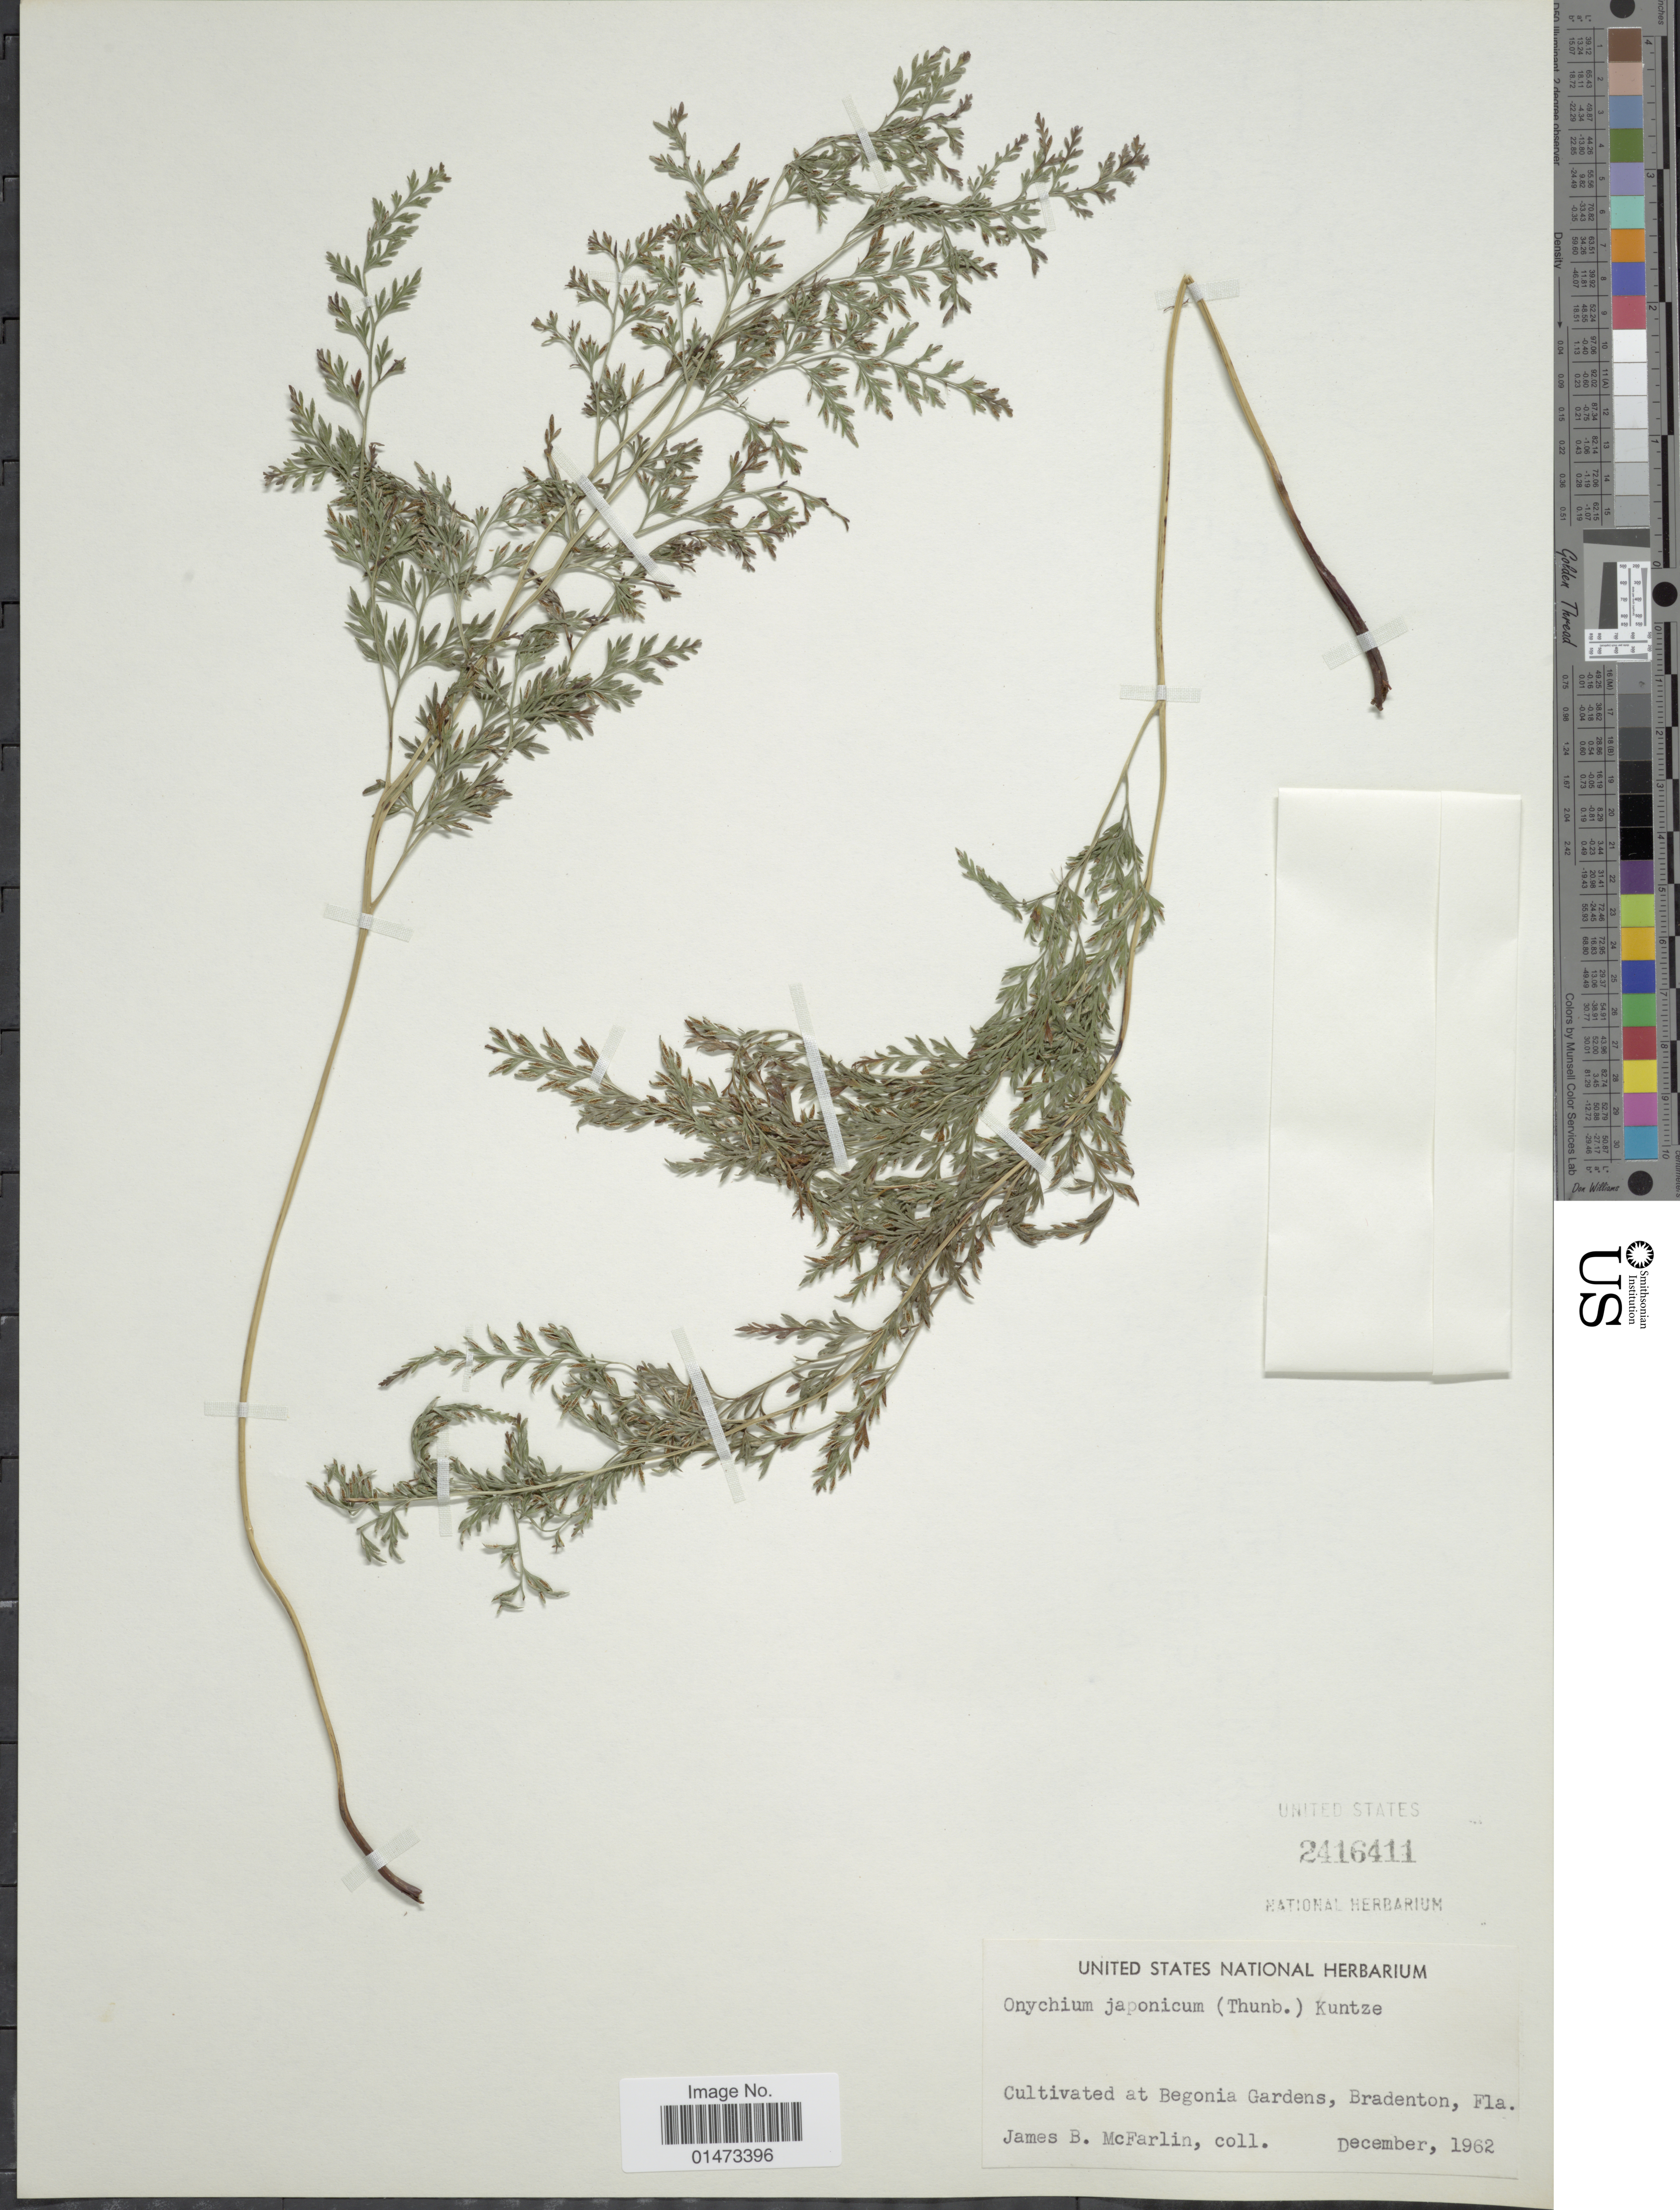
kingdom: Plantae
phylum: Tracheophyta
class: Polypodiopsida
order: Polypodiales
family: Pteridaceae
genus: Onychium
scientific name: Onychium japonicum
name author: (Thunb.) Kunze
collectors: J. McFarlin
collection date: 1962-12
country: United States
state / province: Florida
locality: Begonia Gardens. Bradenton.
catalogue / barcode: US 2416411